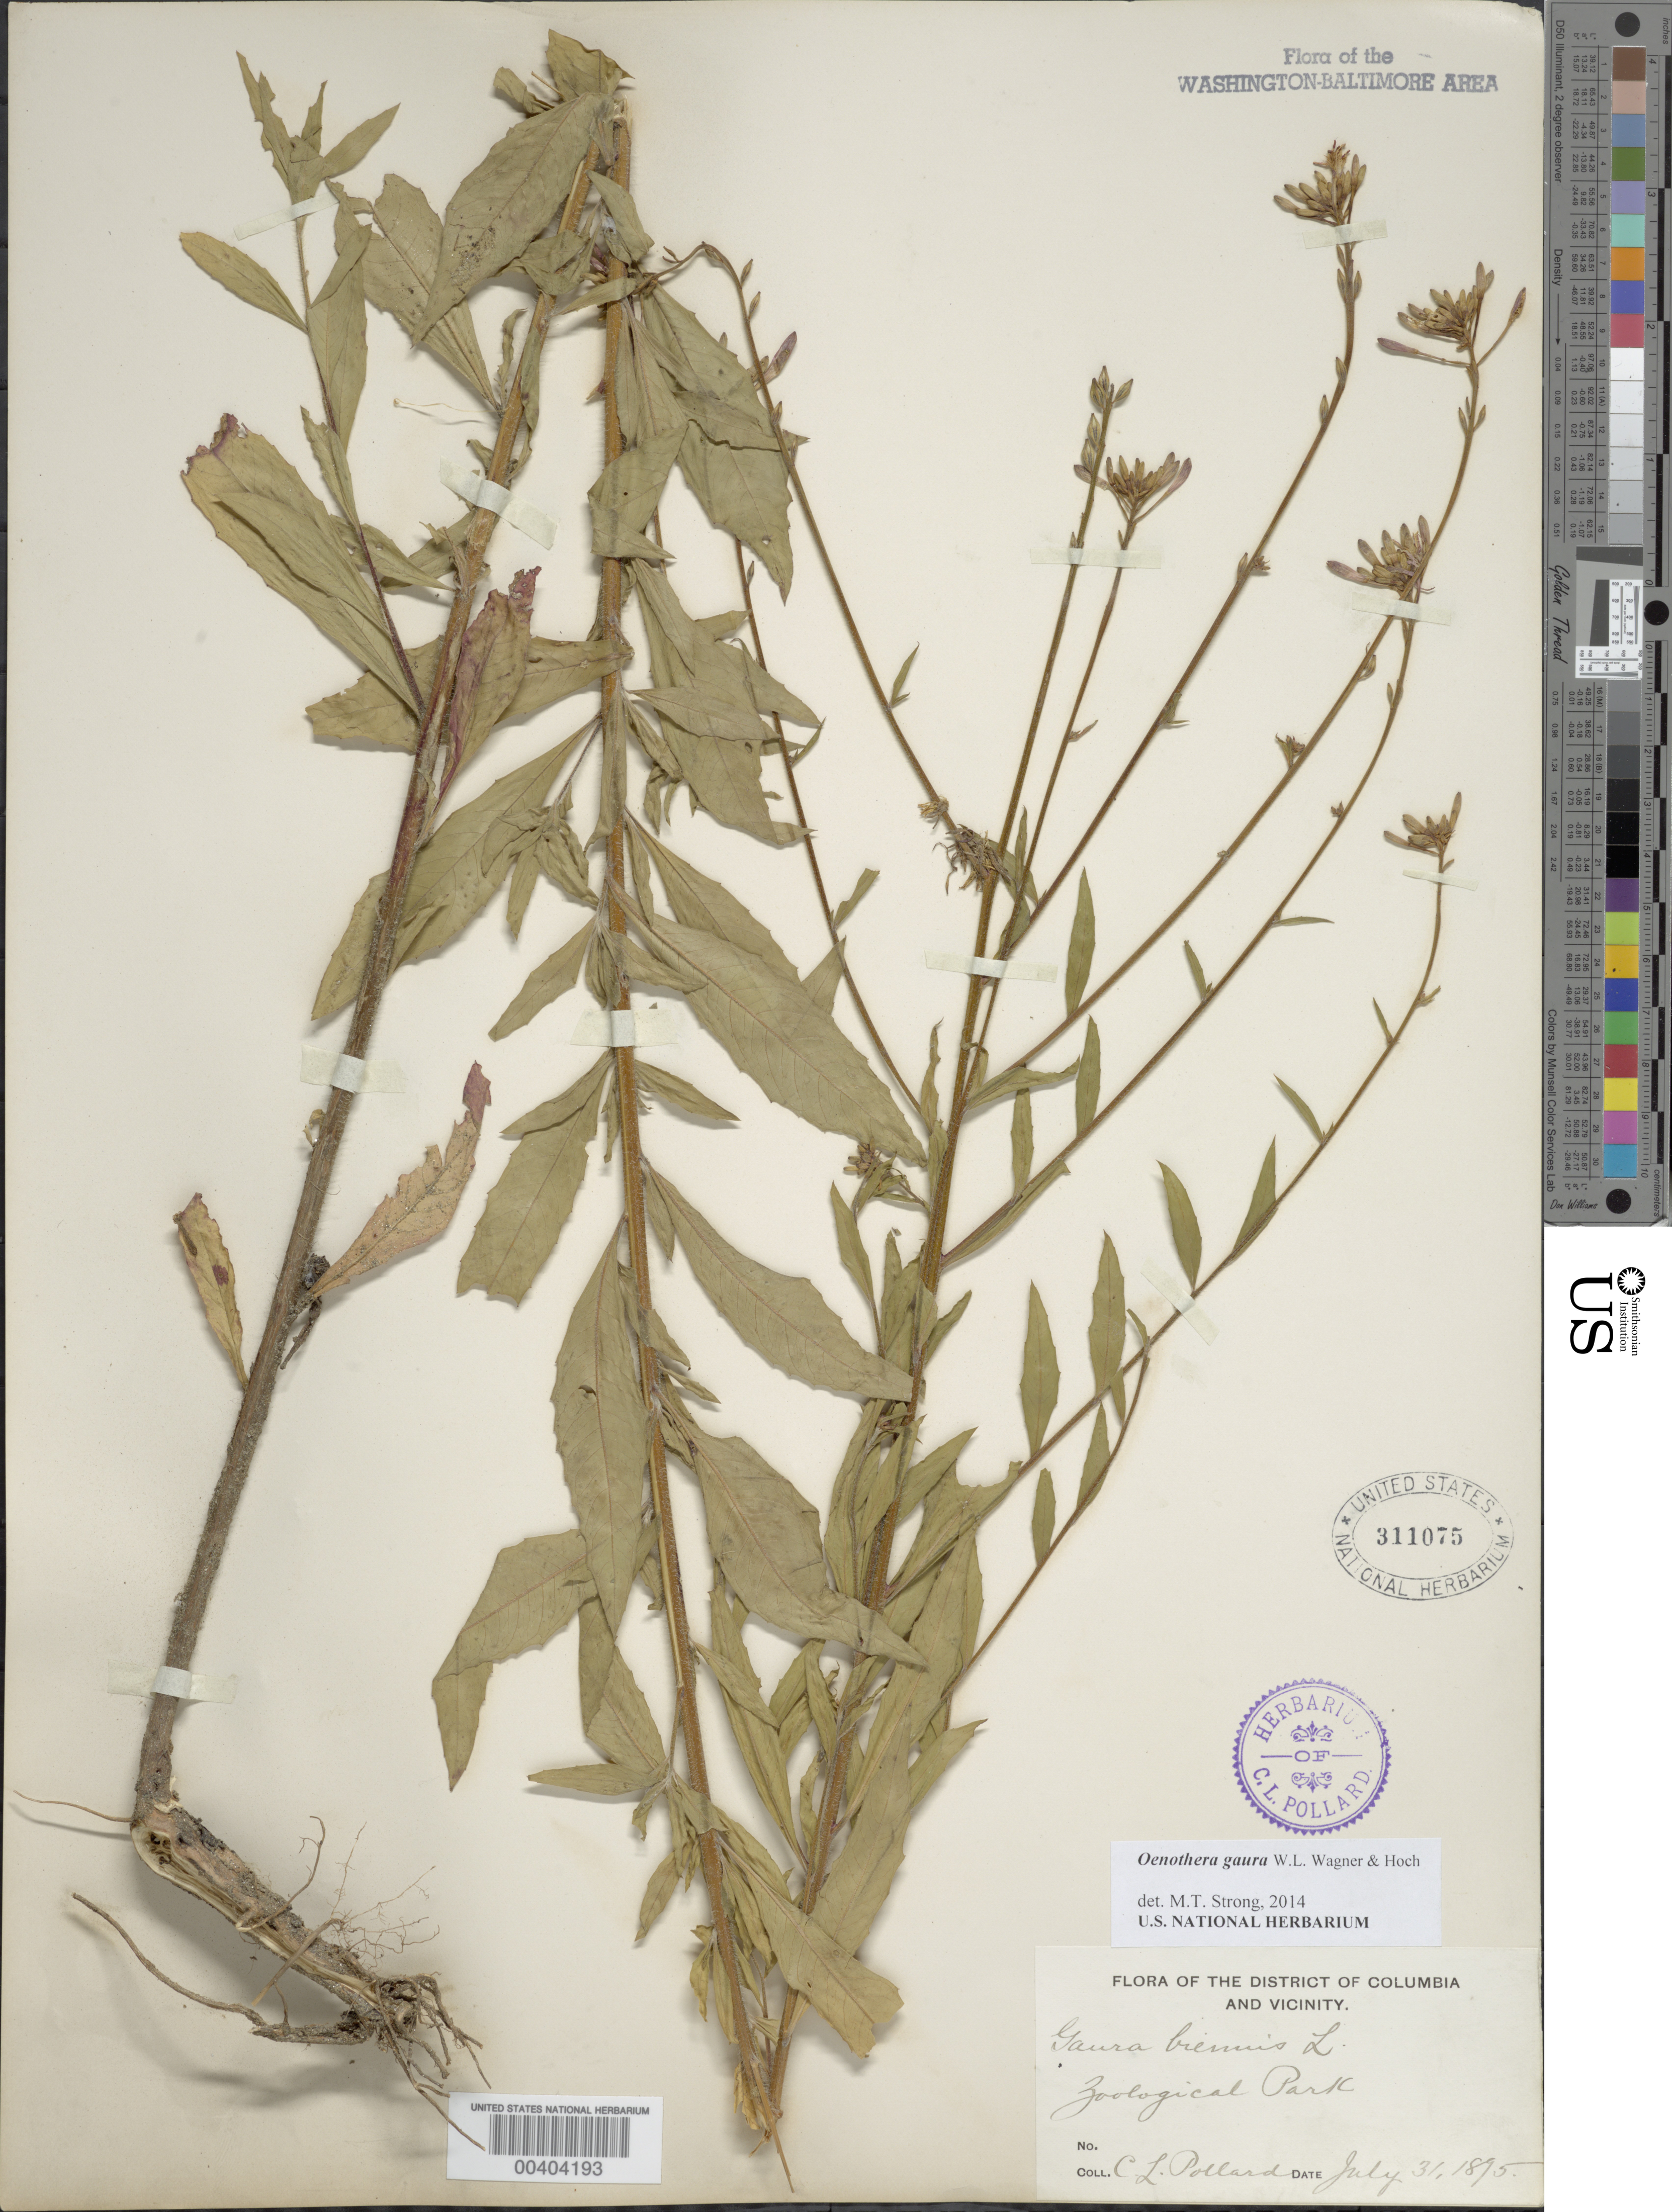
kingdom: Plantae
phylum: Tracheophyta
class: Magnoliopsida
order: Myrtales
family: Onagraceae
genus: Oenothera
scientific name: Oenothera gaura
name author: W.L. Wagner & Hoch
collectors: C. L. Pollard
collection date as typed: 31 Jul 1895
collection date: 1895-07-31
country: United States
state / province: District of Columbia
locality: Zoological Park Rock Creek Park and Vicinity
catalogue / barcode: US 311075